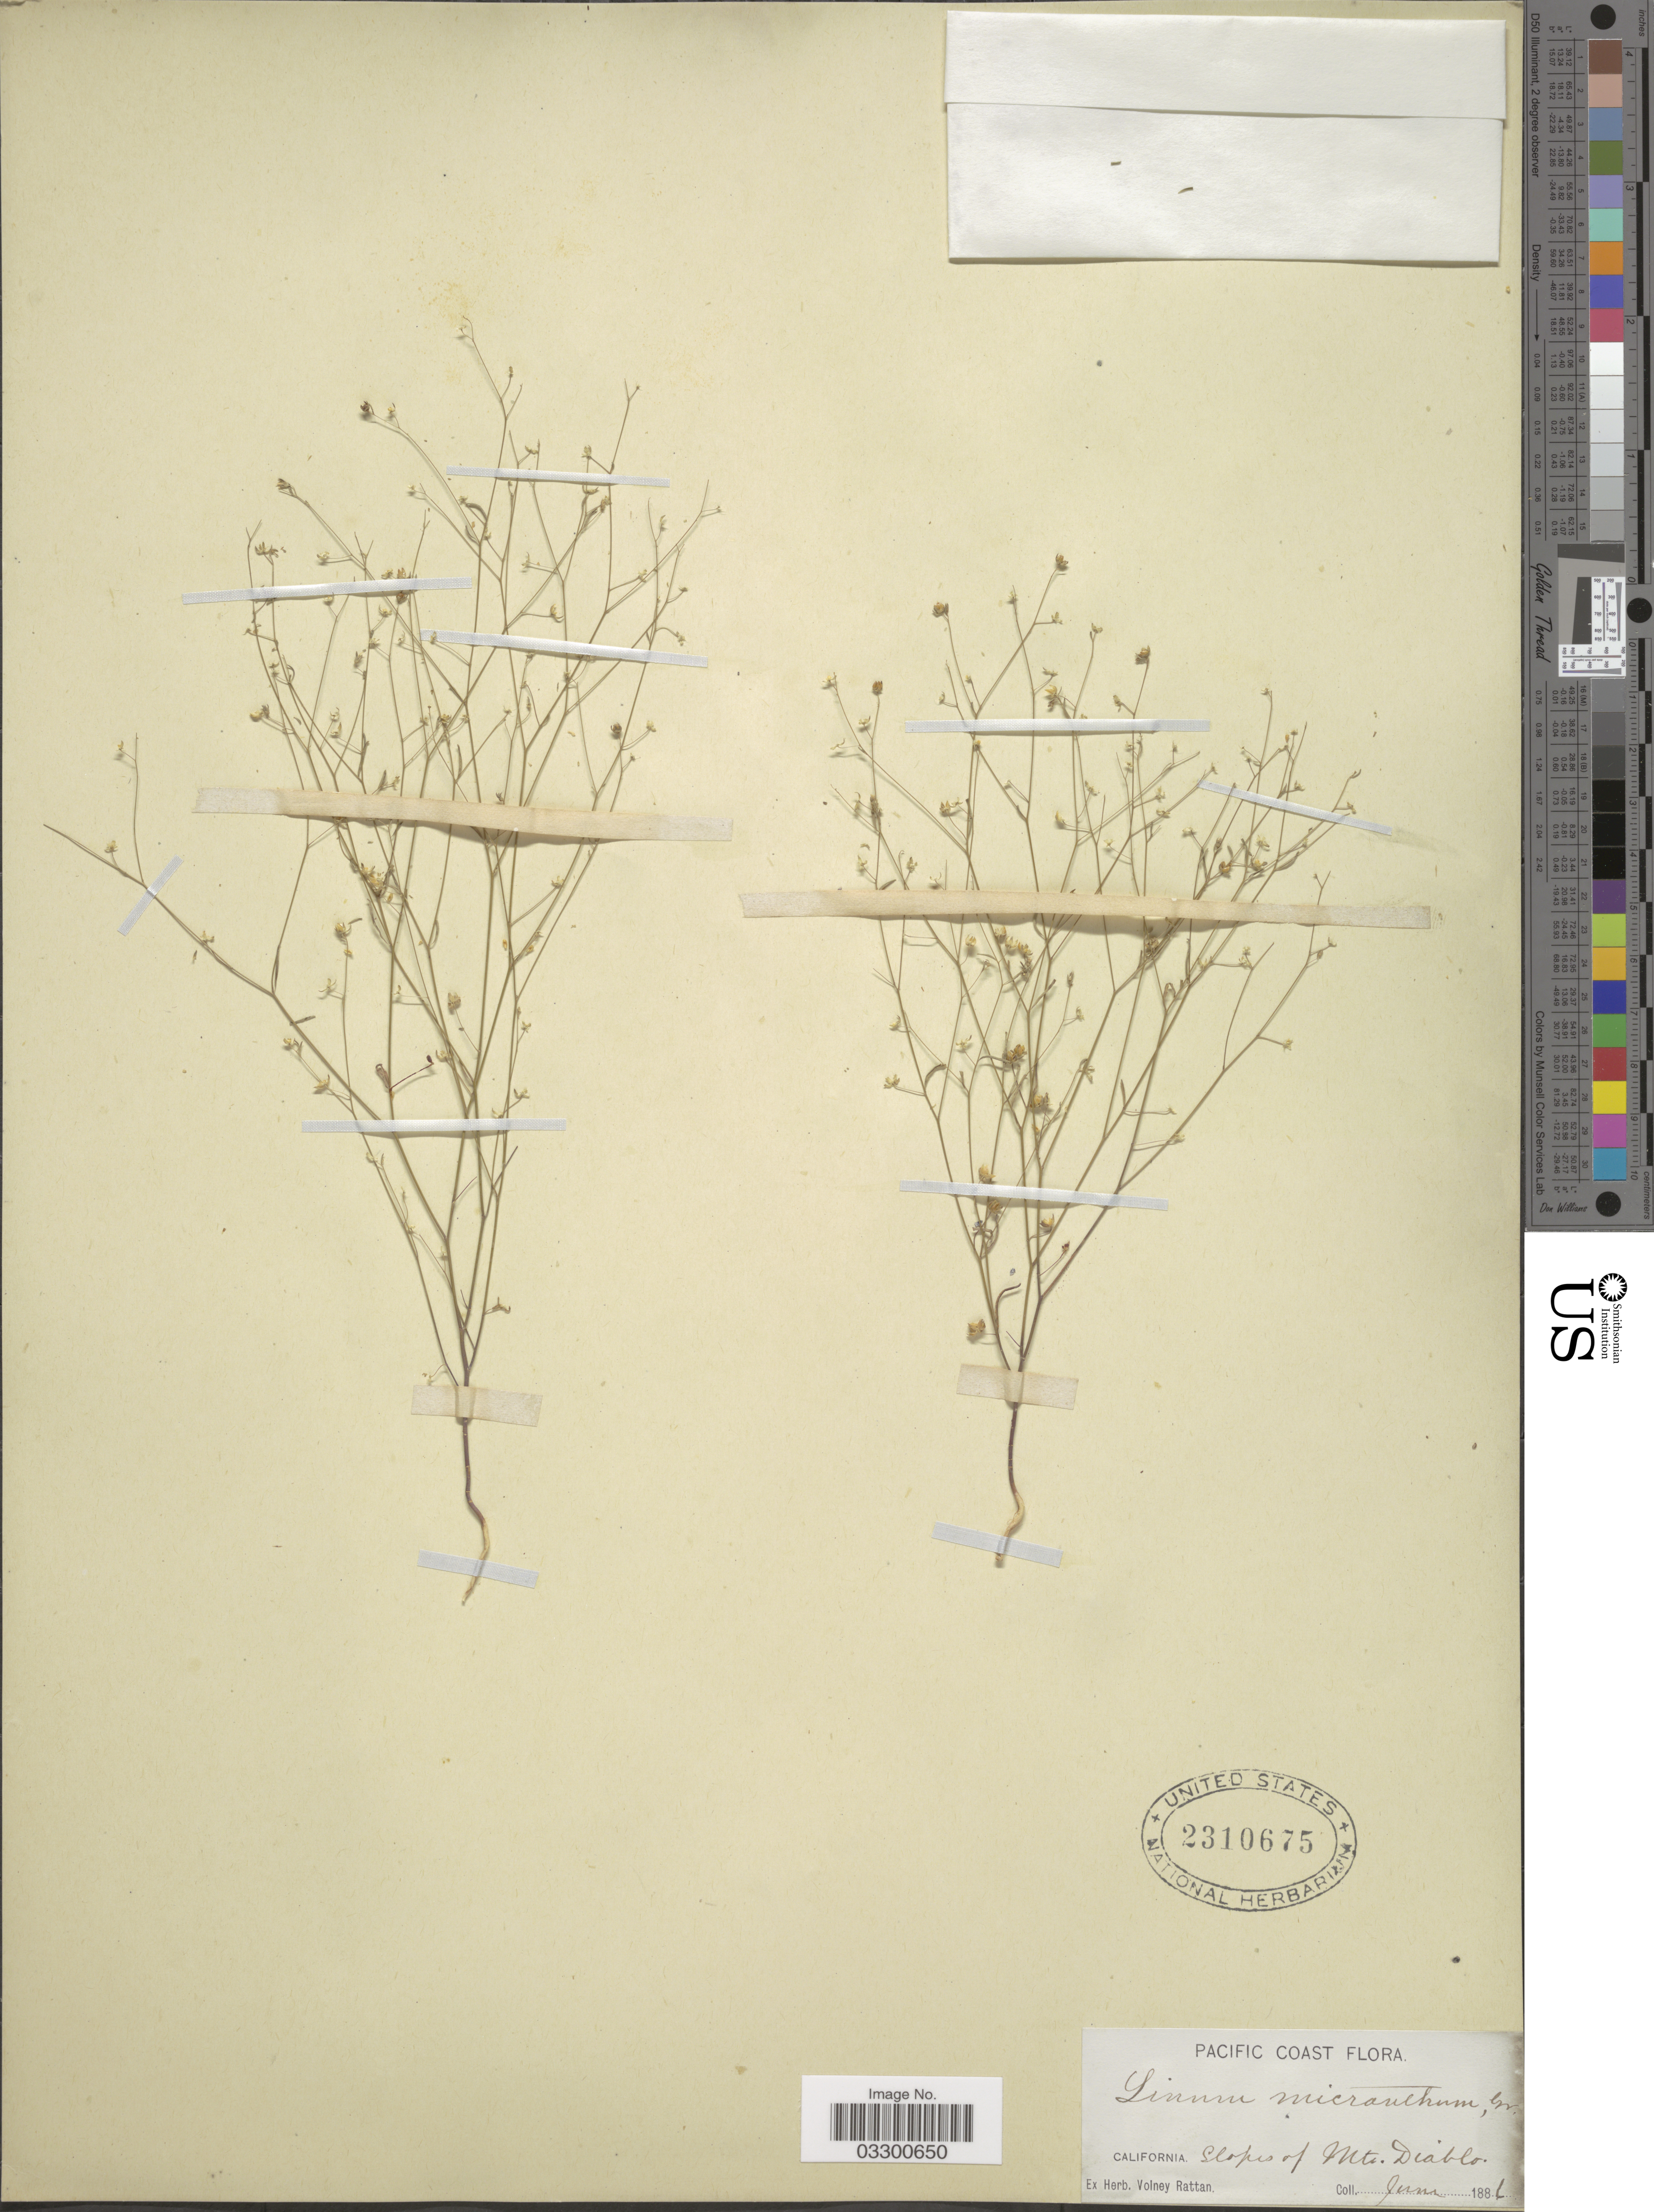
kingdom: Plantae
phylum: Tracheophyta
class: Magnoliopsida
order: Malpighiales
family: Linaceae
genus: Hesperolinon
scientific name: Hesperolinon micranthum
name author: (A. Gray) Small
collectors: Ex herb. Volney Rattan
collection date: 1881-06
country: United States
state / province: California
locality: Pacific Coast. Slopes of Mts. Diablo.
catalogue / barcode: US 2310675